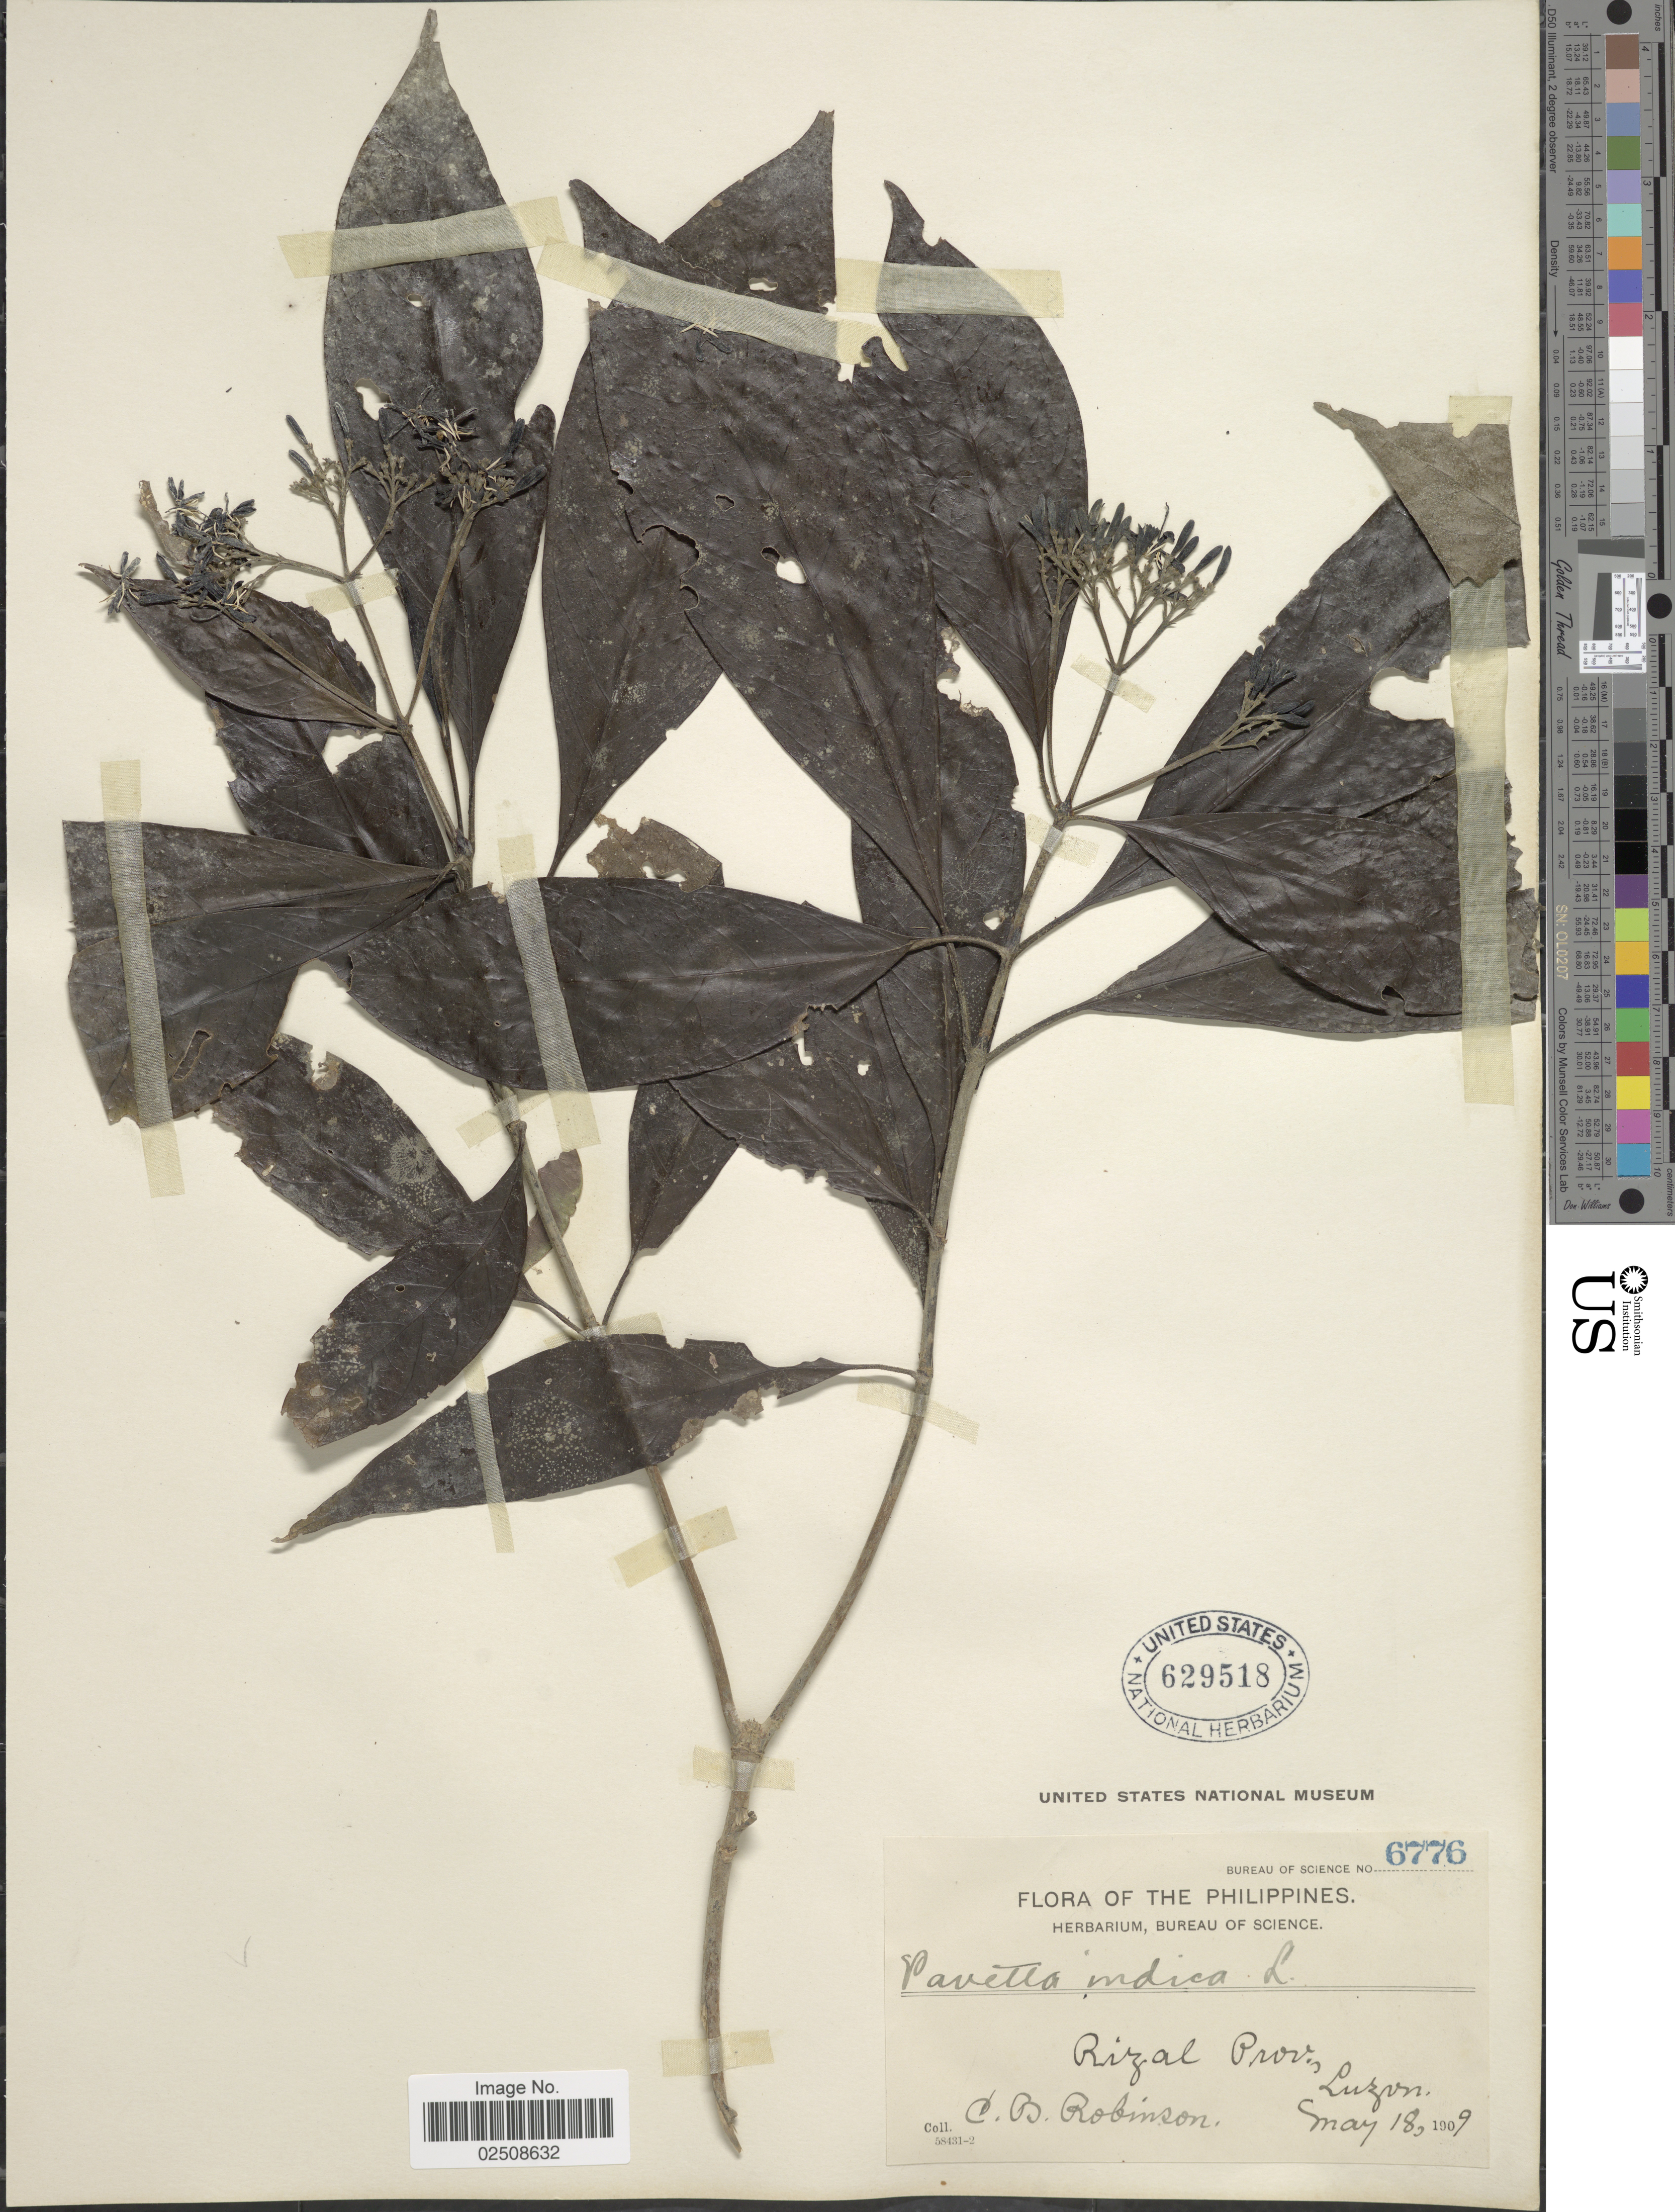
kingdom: Plantae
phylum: Tracheophyta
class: Magnoliopsida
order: Gentianales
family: Rubiaceae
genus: Pavetta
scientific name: Pavetta indica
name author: L.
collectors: C. Robinson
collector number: Bureau of Science 6776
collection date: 1909-05-18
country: Philippines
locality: Rizal Prov., Luzon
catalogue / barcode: US 629518